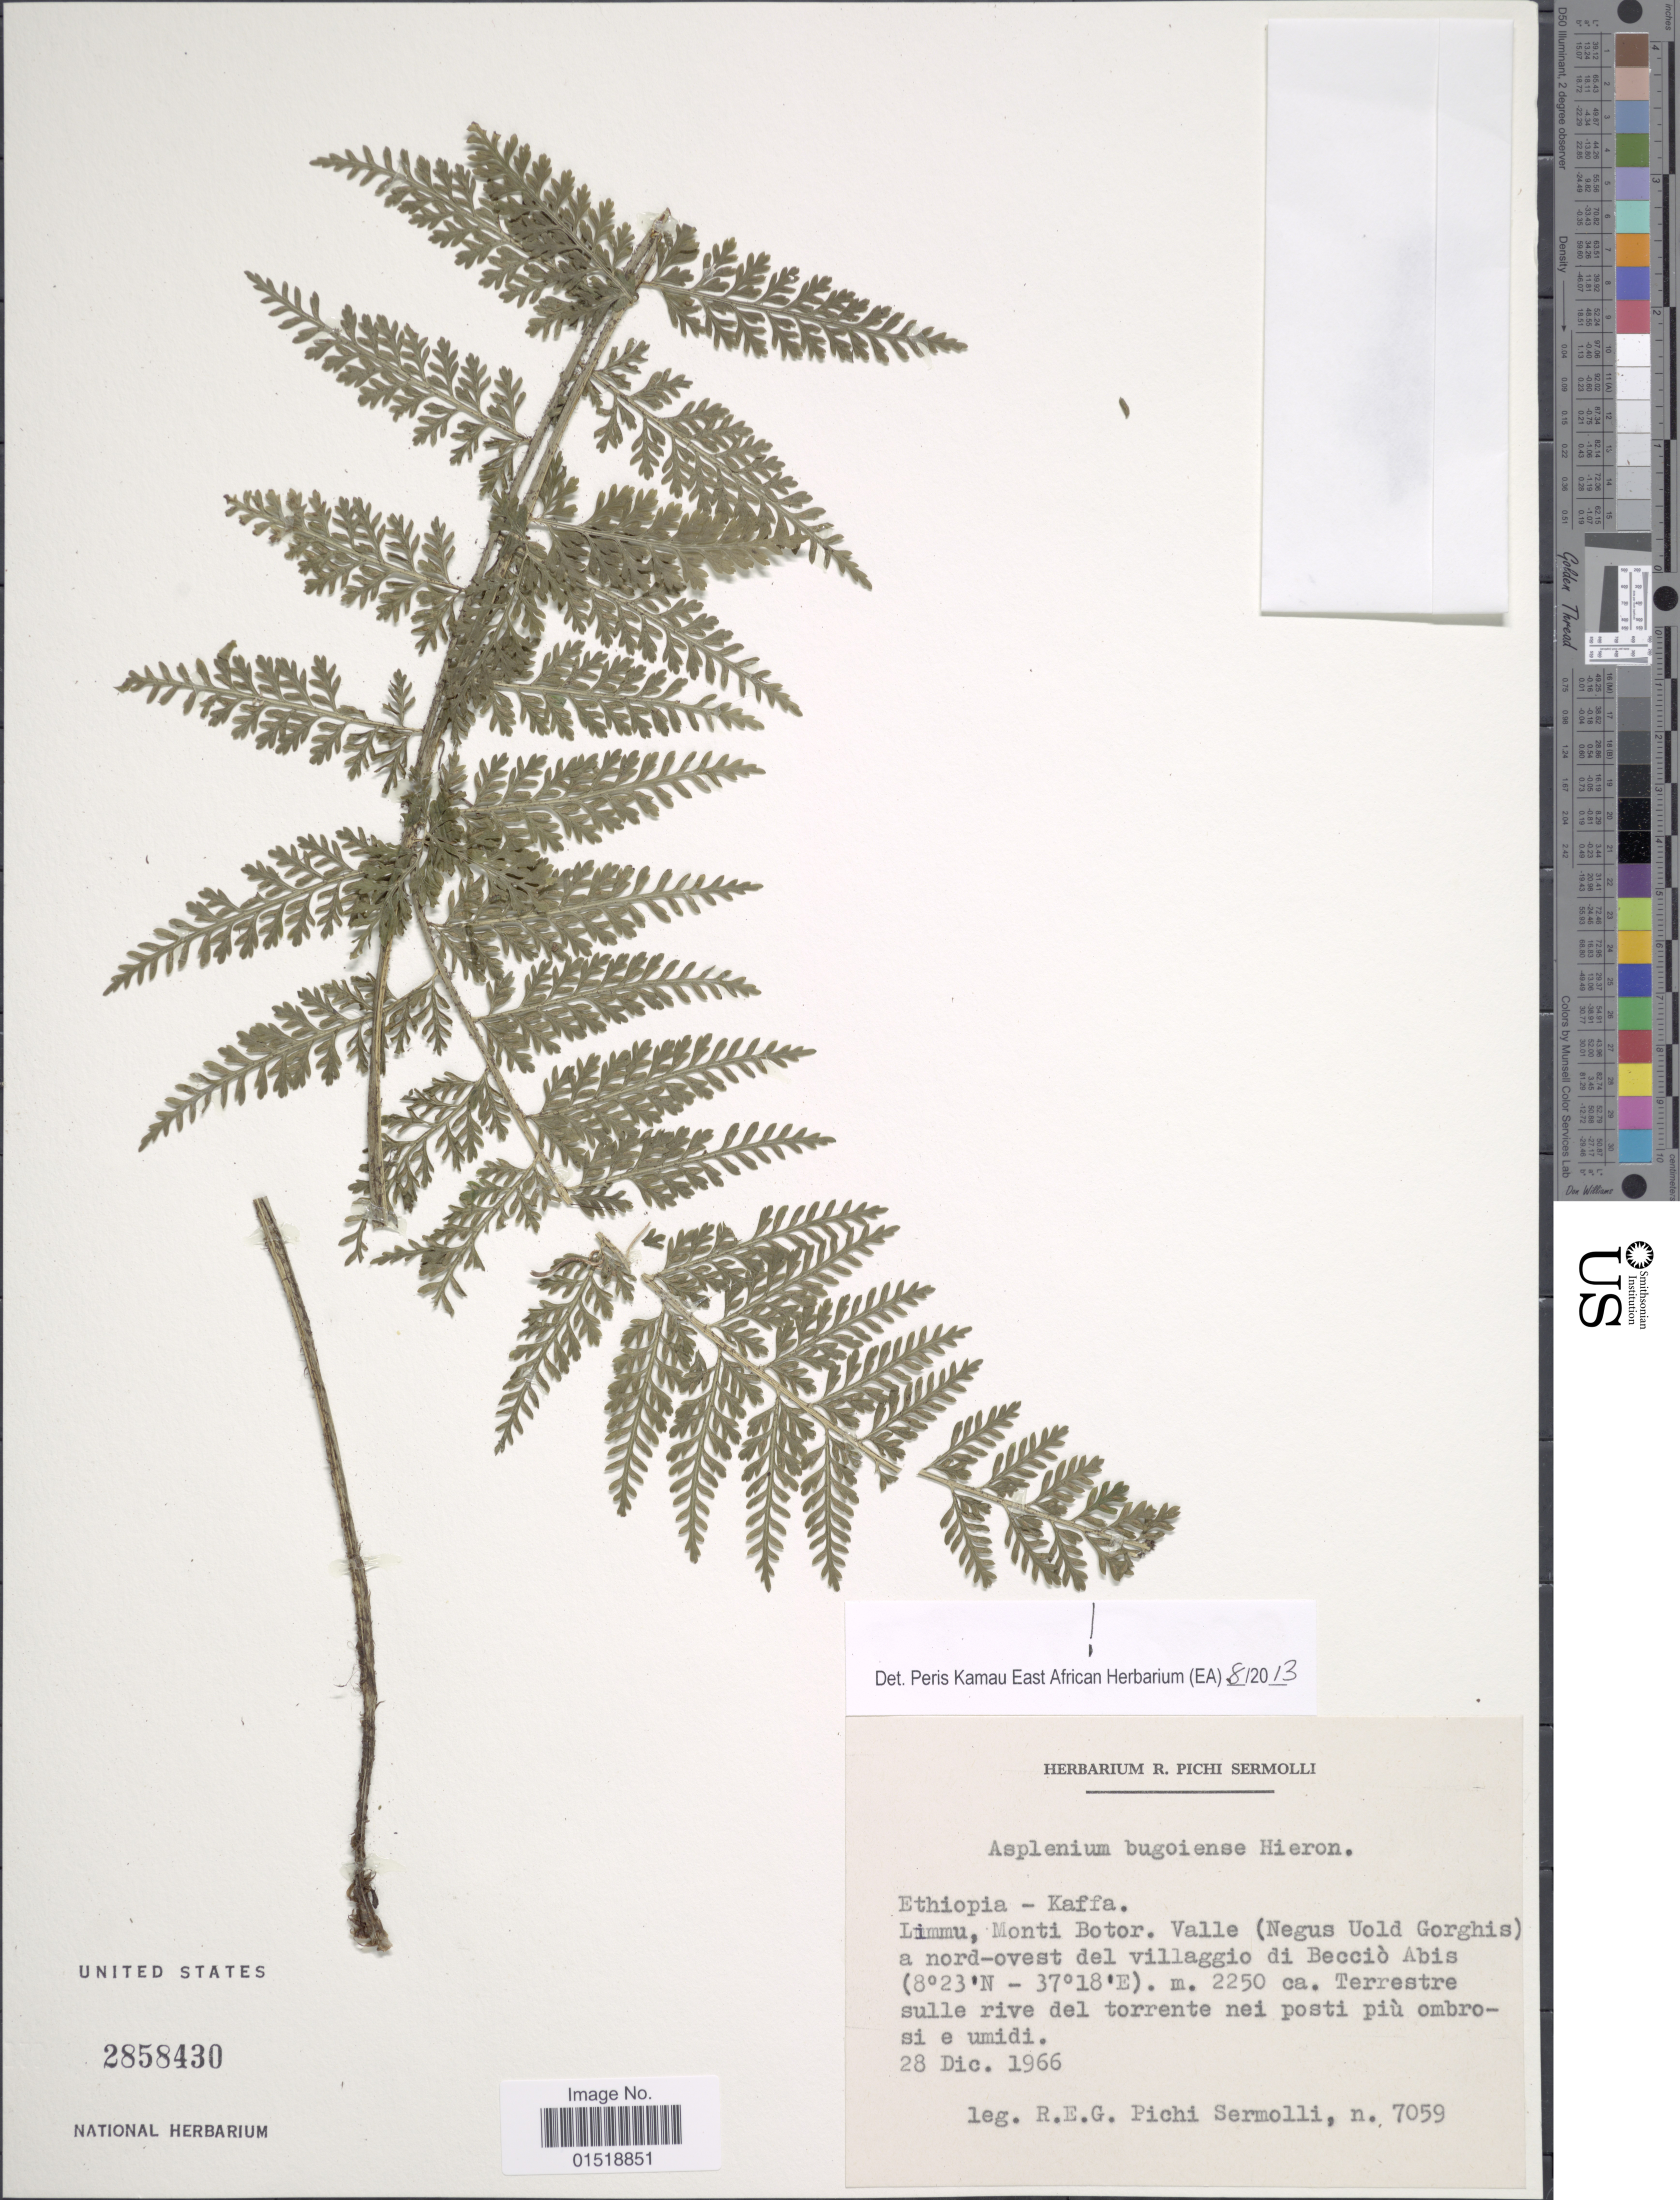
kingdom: Plantae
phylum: Tracheophyta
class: Polypodiopsida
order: Polypodiales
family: Aspleniaceae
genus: Asplenium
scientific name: Asplenium bugolense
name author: Hieron.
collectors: R. E. Pichi-Sermolli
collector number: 7059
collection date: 1966-12-28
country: Ethiopia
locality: Kaffa. Limmu, Monti Botor. Valle (Negus Uold Gorghis) a nord-ovest del villaggio di Becciò Abis.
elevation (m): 2250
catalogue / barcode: US 2858430